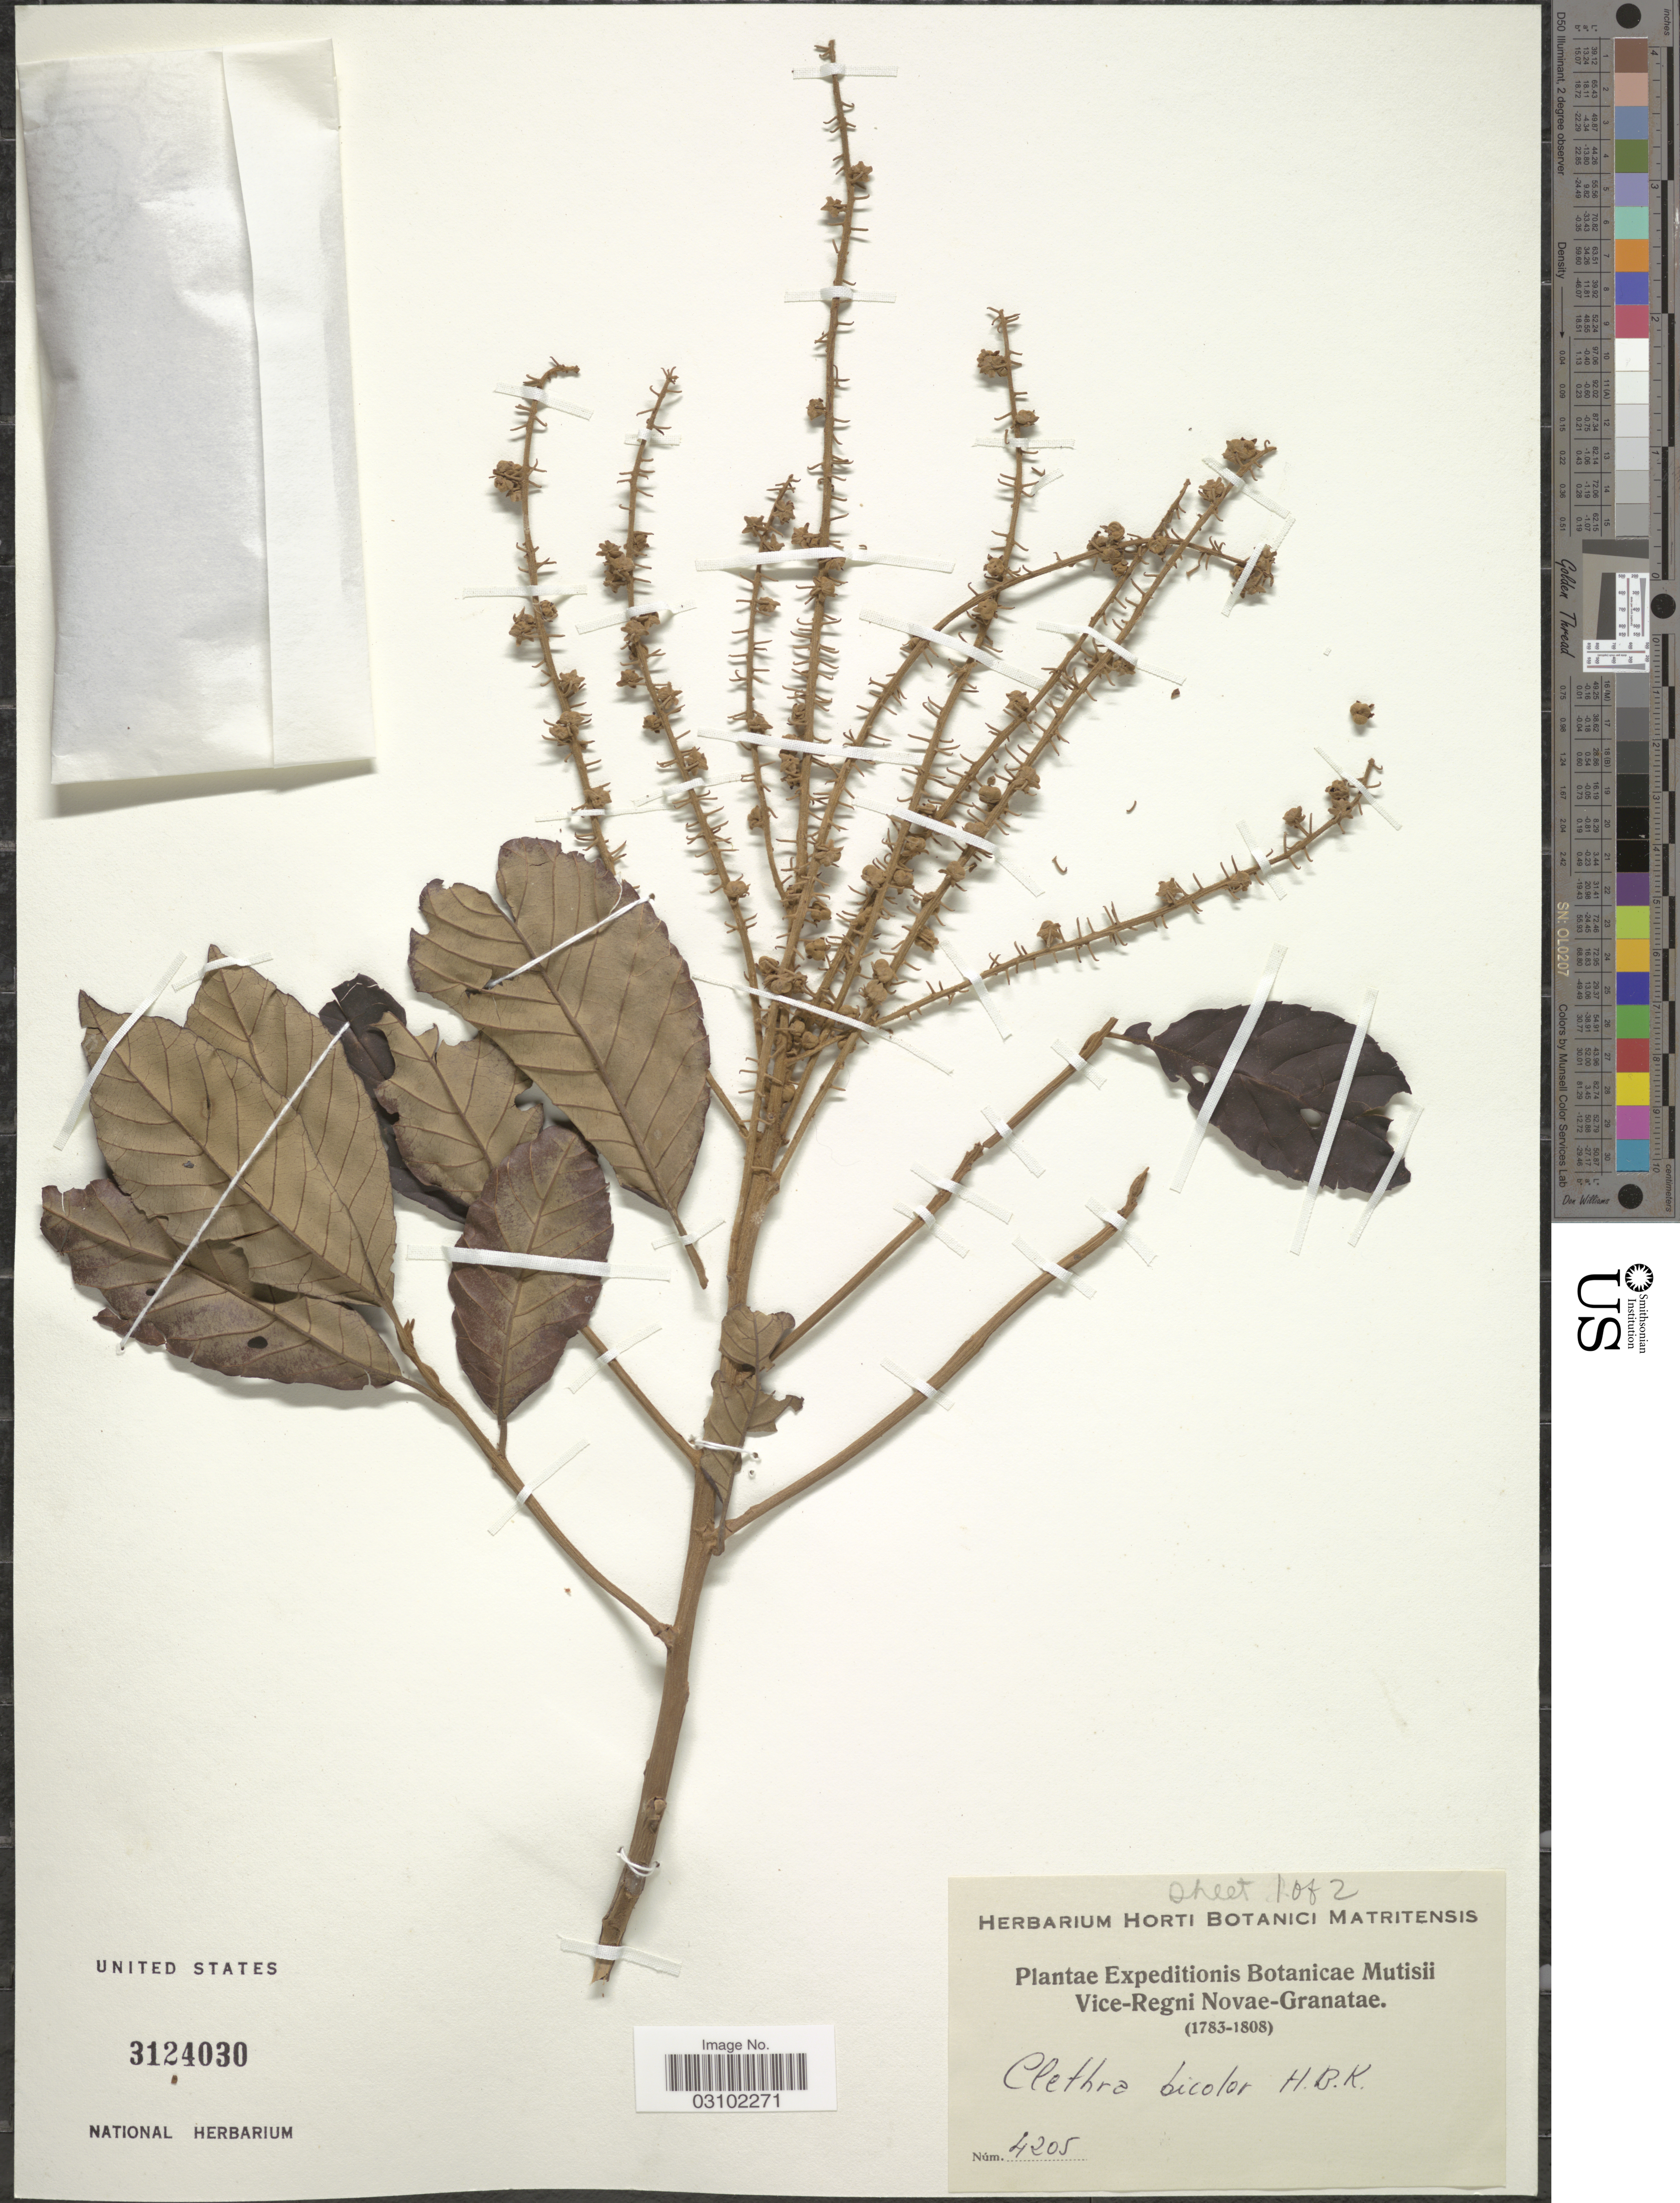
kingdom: Plantae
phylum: Tracheophyta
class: Magnoliopsida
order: Ericales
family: Clethraceae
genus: Clethra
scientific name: Clethra fagifolia var. bicolor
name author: Kunth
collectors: Expeditions Botanicae Mutisii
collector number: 4205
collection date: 1783/1808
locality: Vice-Regni Novae-Granatae.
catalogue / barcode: US 3124030